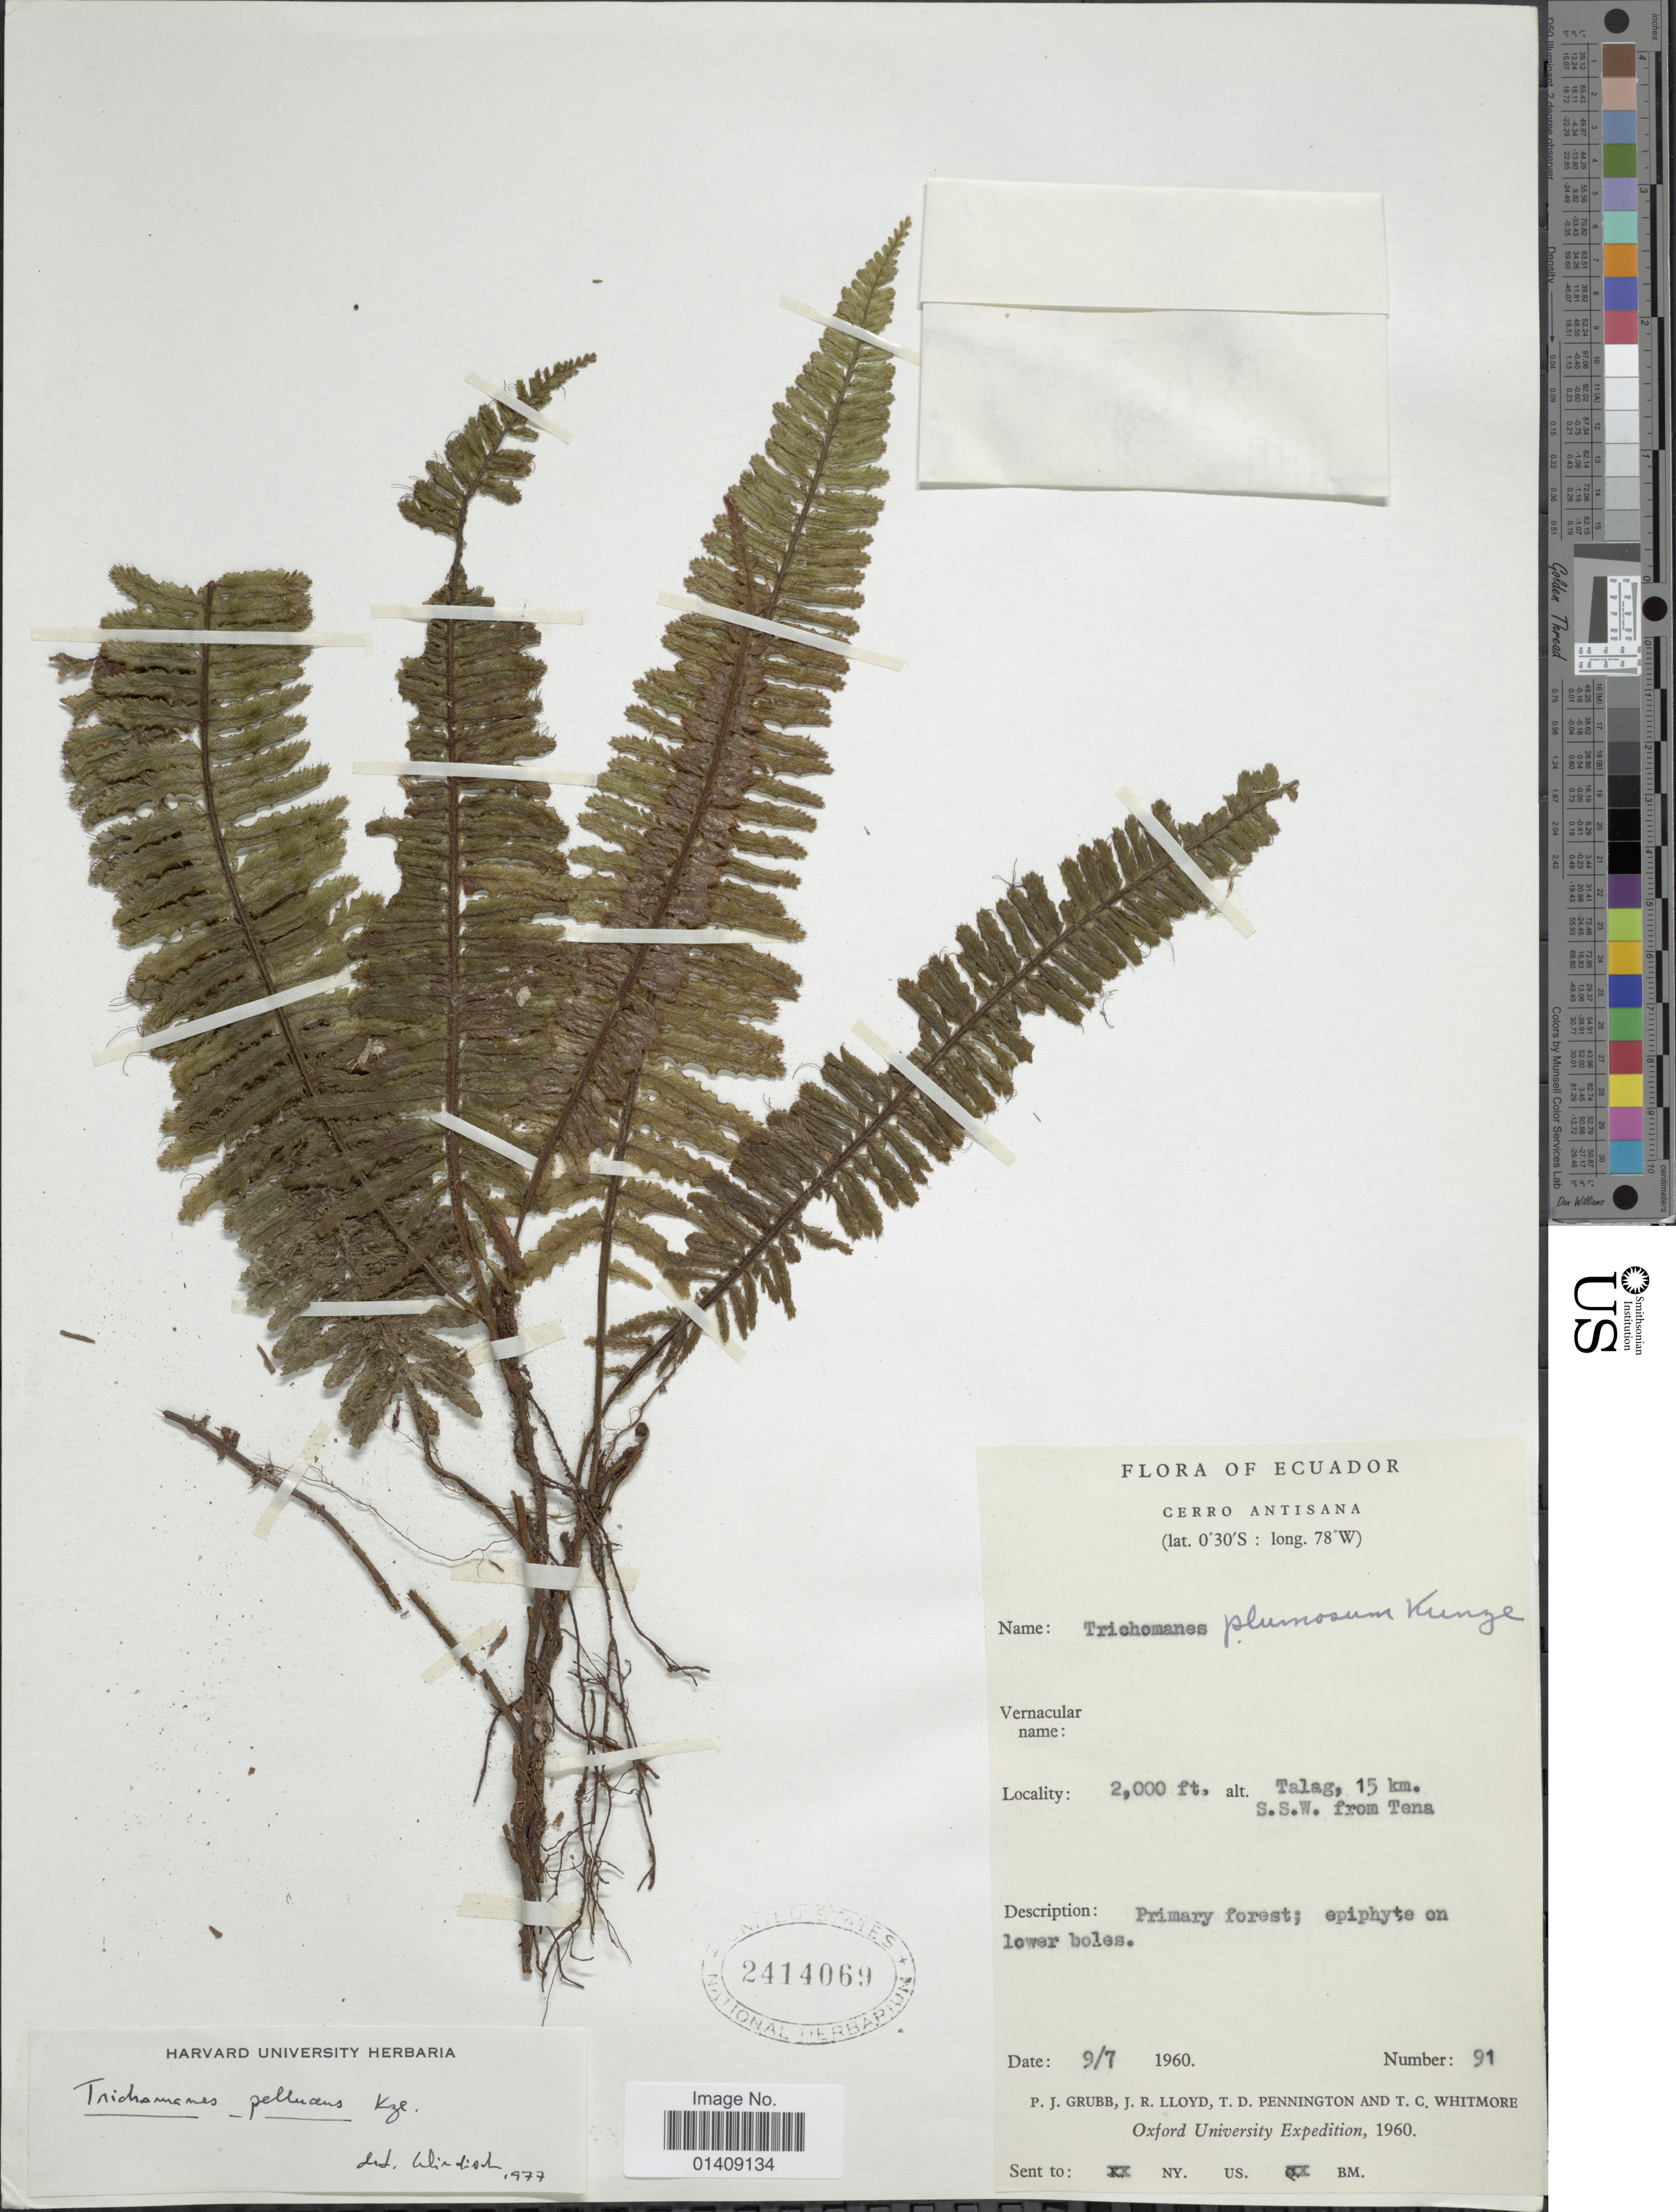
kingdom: Plantae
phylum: Tracheophyta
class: Polypodiopsida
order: Hymenophyllales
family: Hymenophyllaceae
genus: Trichomanes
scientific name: Trichomanes pellucens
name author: Kunze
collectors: P. J. Grubb, J. R. Lloyd, T. D. Pennington & T. C. Whitmore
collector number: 91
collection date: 1960-07-09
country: Ecuador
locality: Cerro Antisama Talag 15 km S.S.W. from Tena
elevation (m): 610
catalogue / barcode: US 2414069